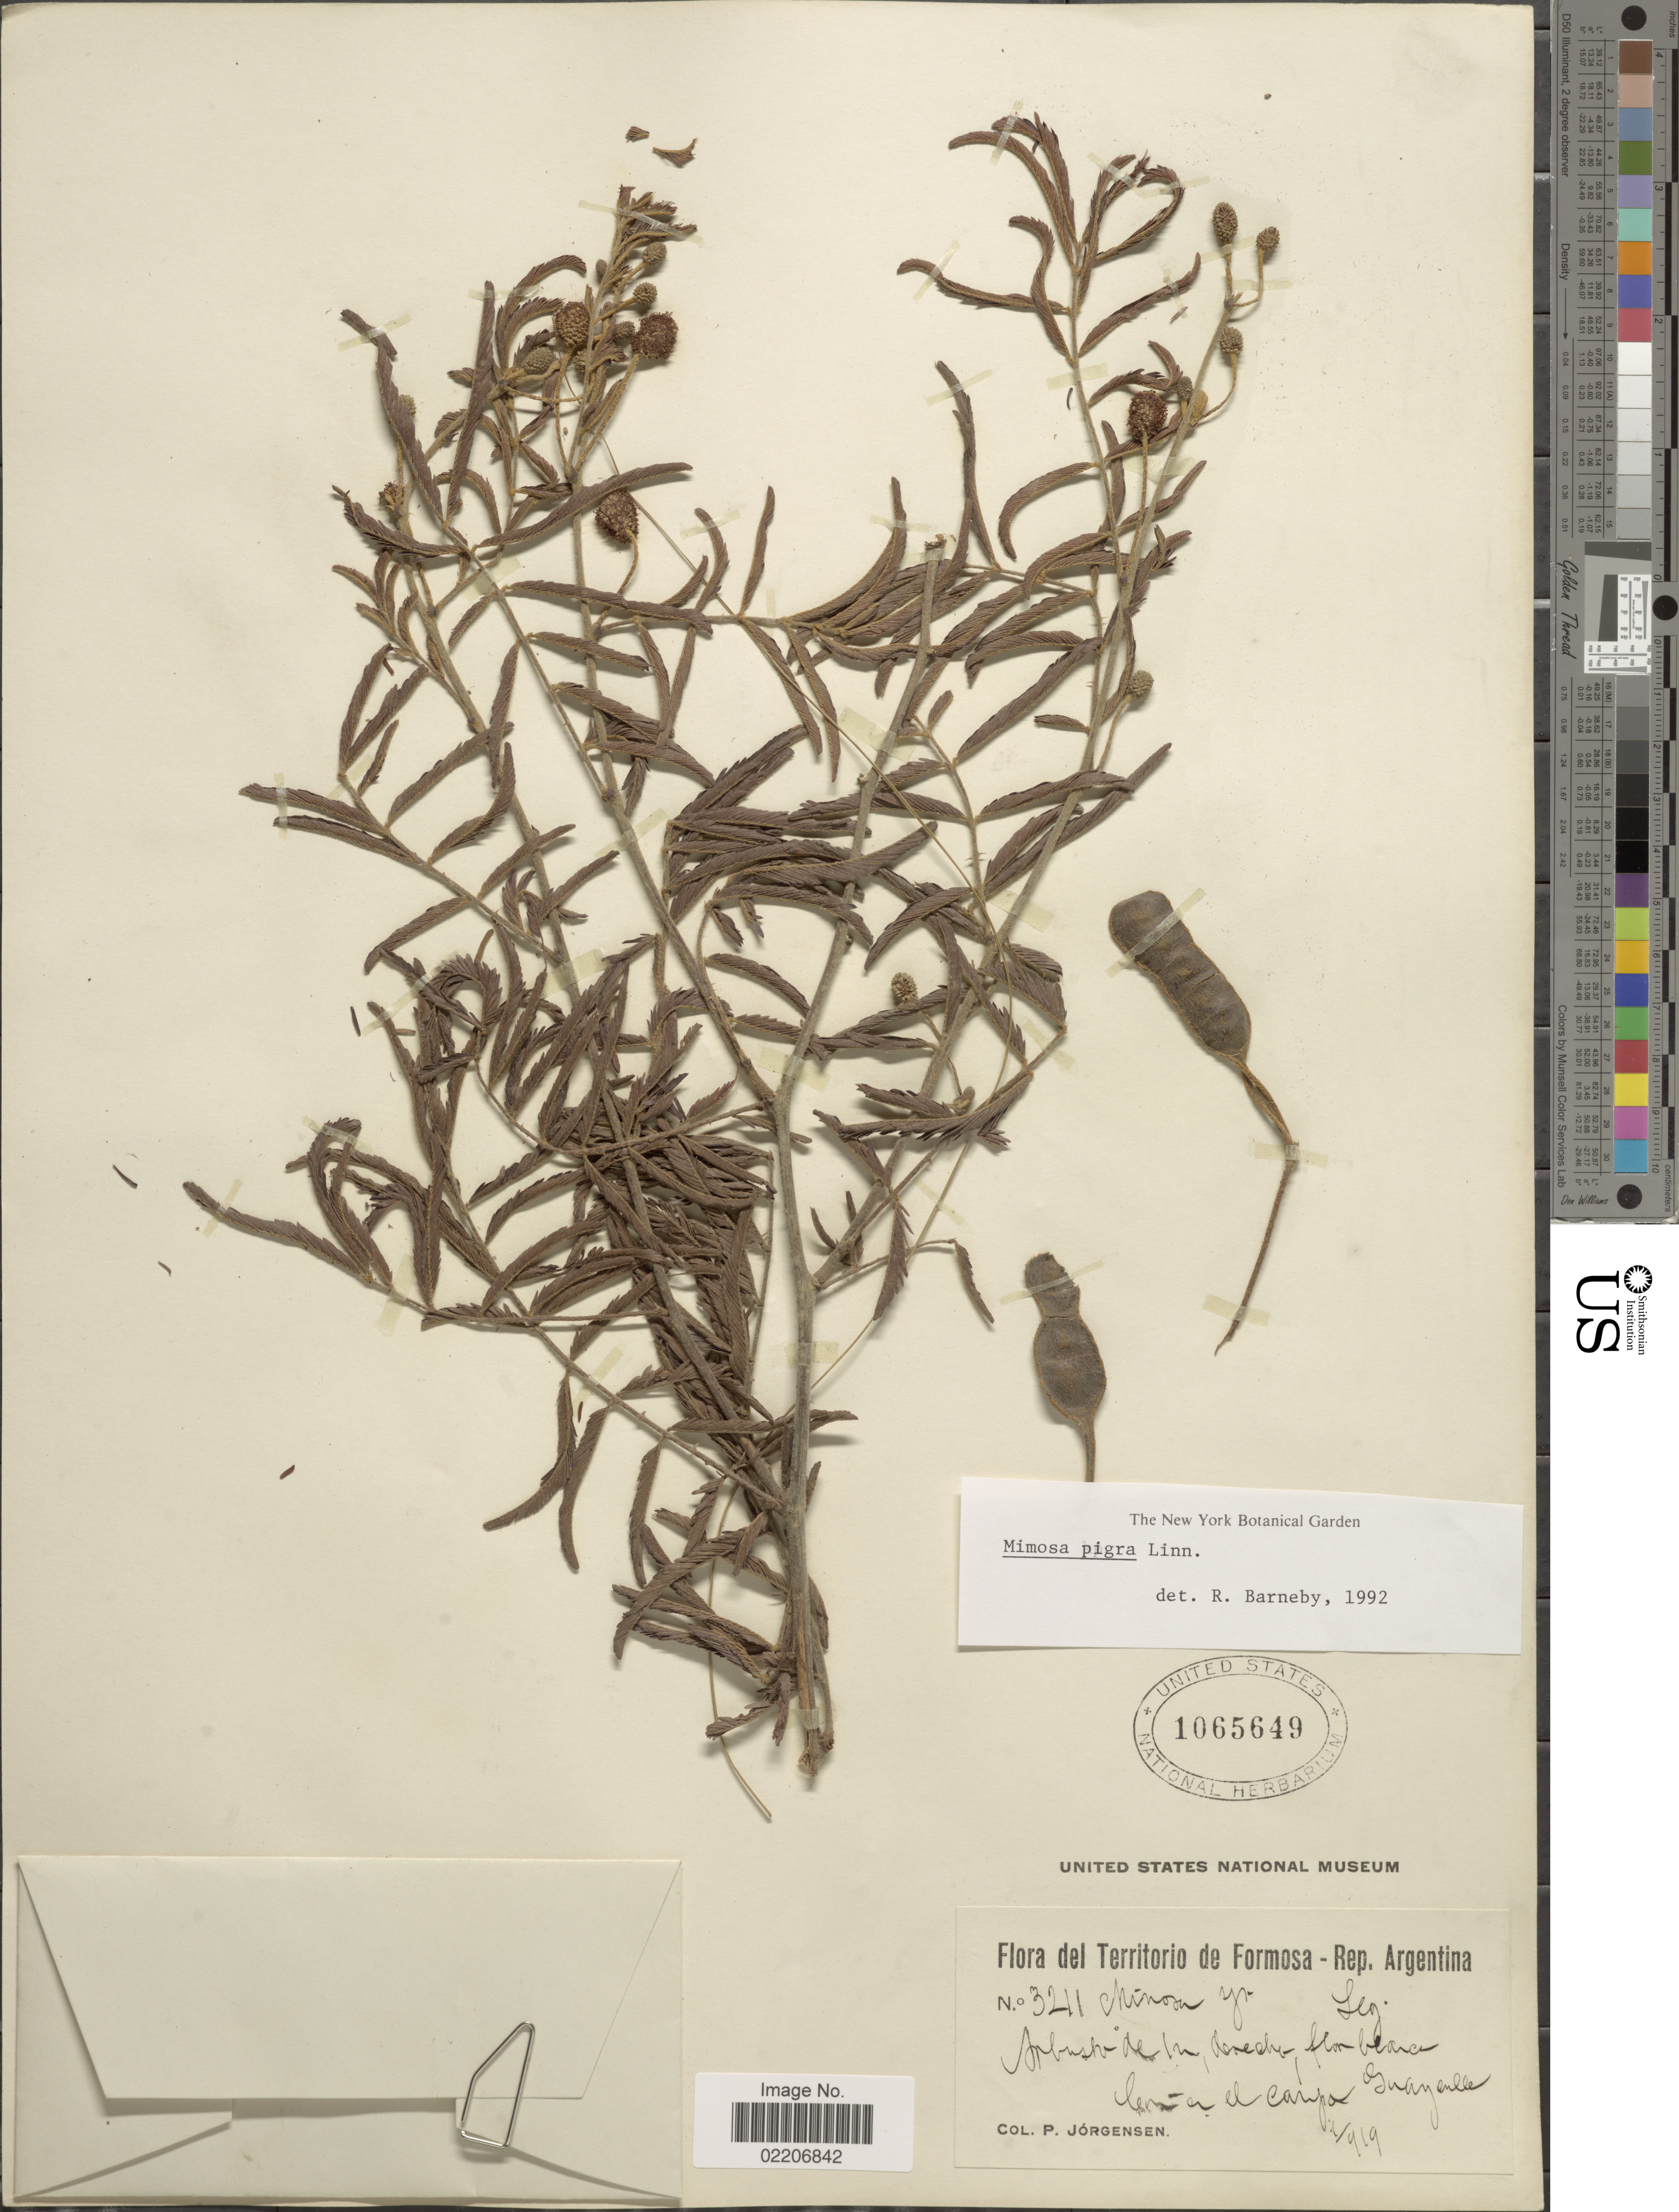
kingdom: Plantae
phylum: Tracheophyta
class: Magnoliopsida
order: Fabales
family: Fabaceae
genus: Mimosa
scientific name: Mimosa pigra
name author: L.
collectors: P. Jörgensen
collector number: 3211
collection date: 1919-07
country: Argentina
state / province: Formosa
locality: Rep. Argentina, cerca el campo Guaycolec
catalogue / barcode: US 1065649